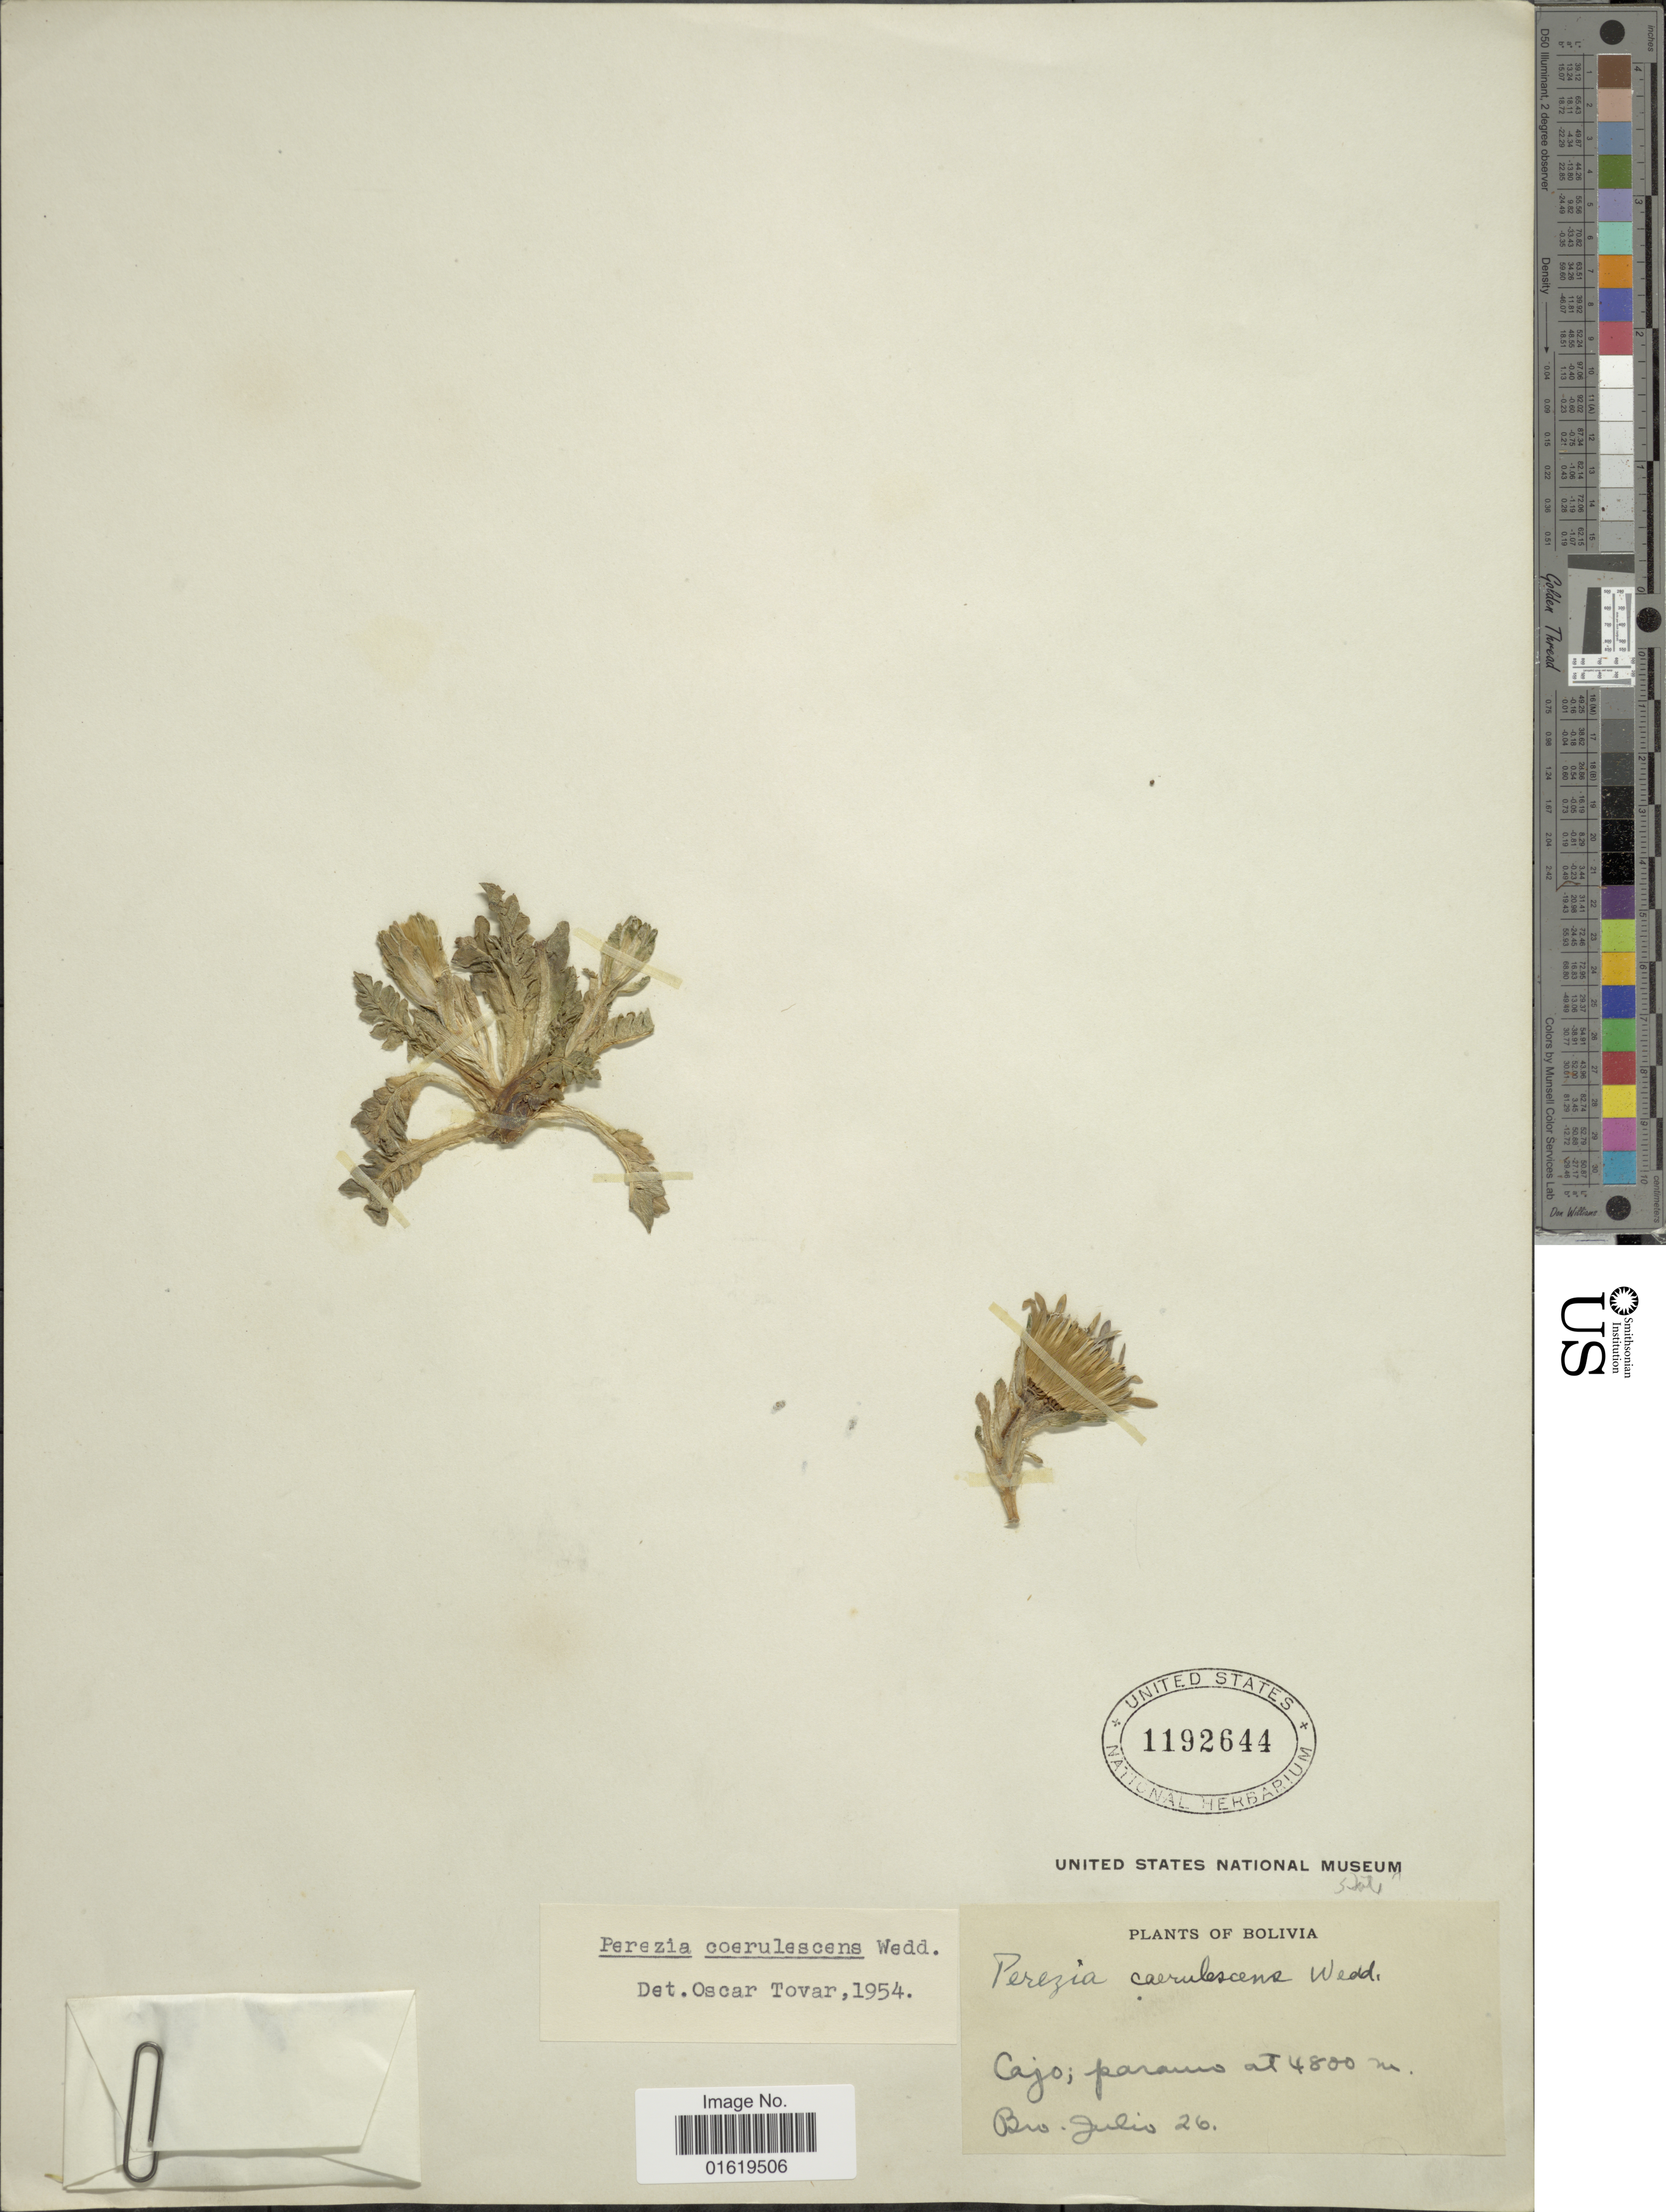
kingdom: Plantae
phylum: Tracheophyta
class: Magnoliopsida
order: Asterales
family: Asteraceae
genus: Perezia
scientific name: Perezia coerulescens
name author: Wedd.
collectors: Bro. Julio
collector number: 26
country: Bolivia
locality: Cajo.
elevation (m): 4800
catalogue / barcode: US 1192644